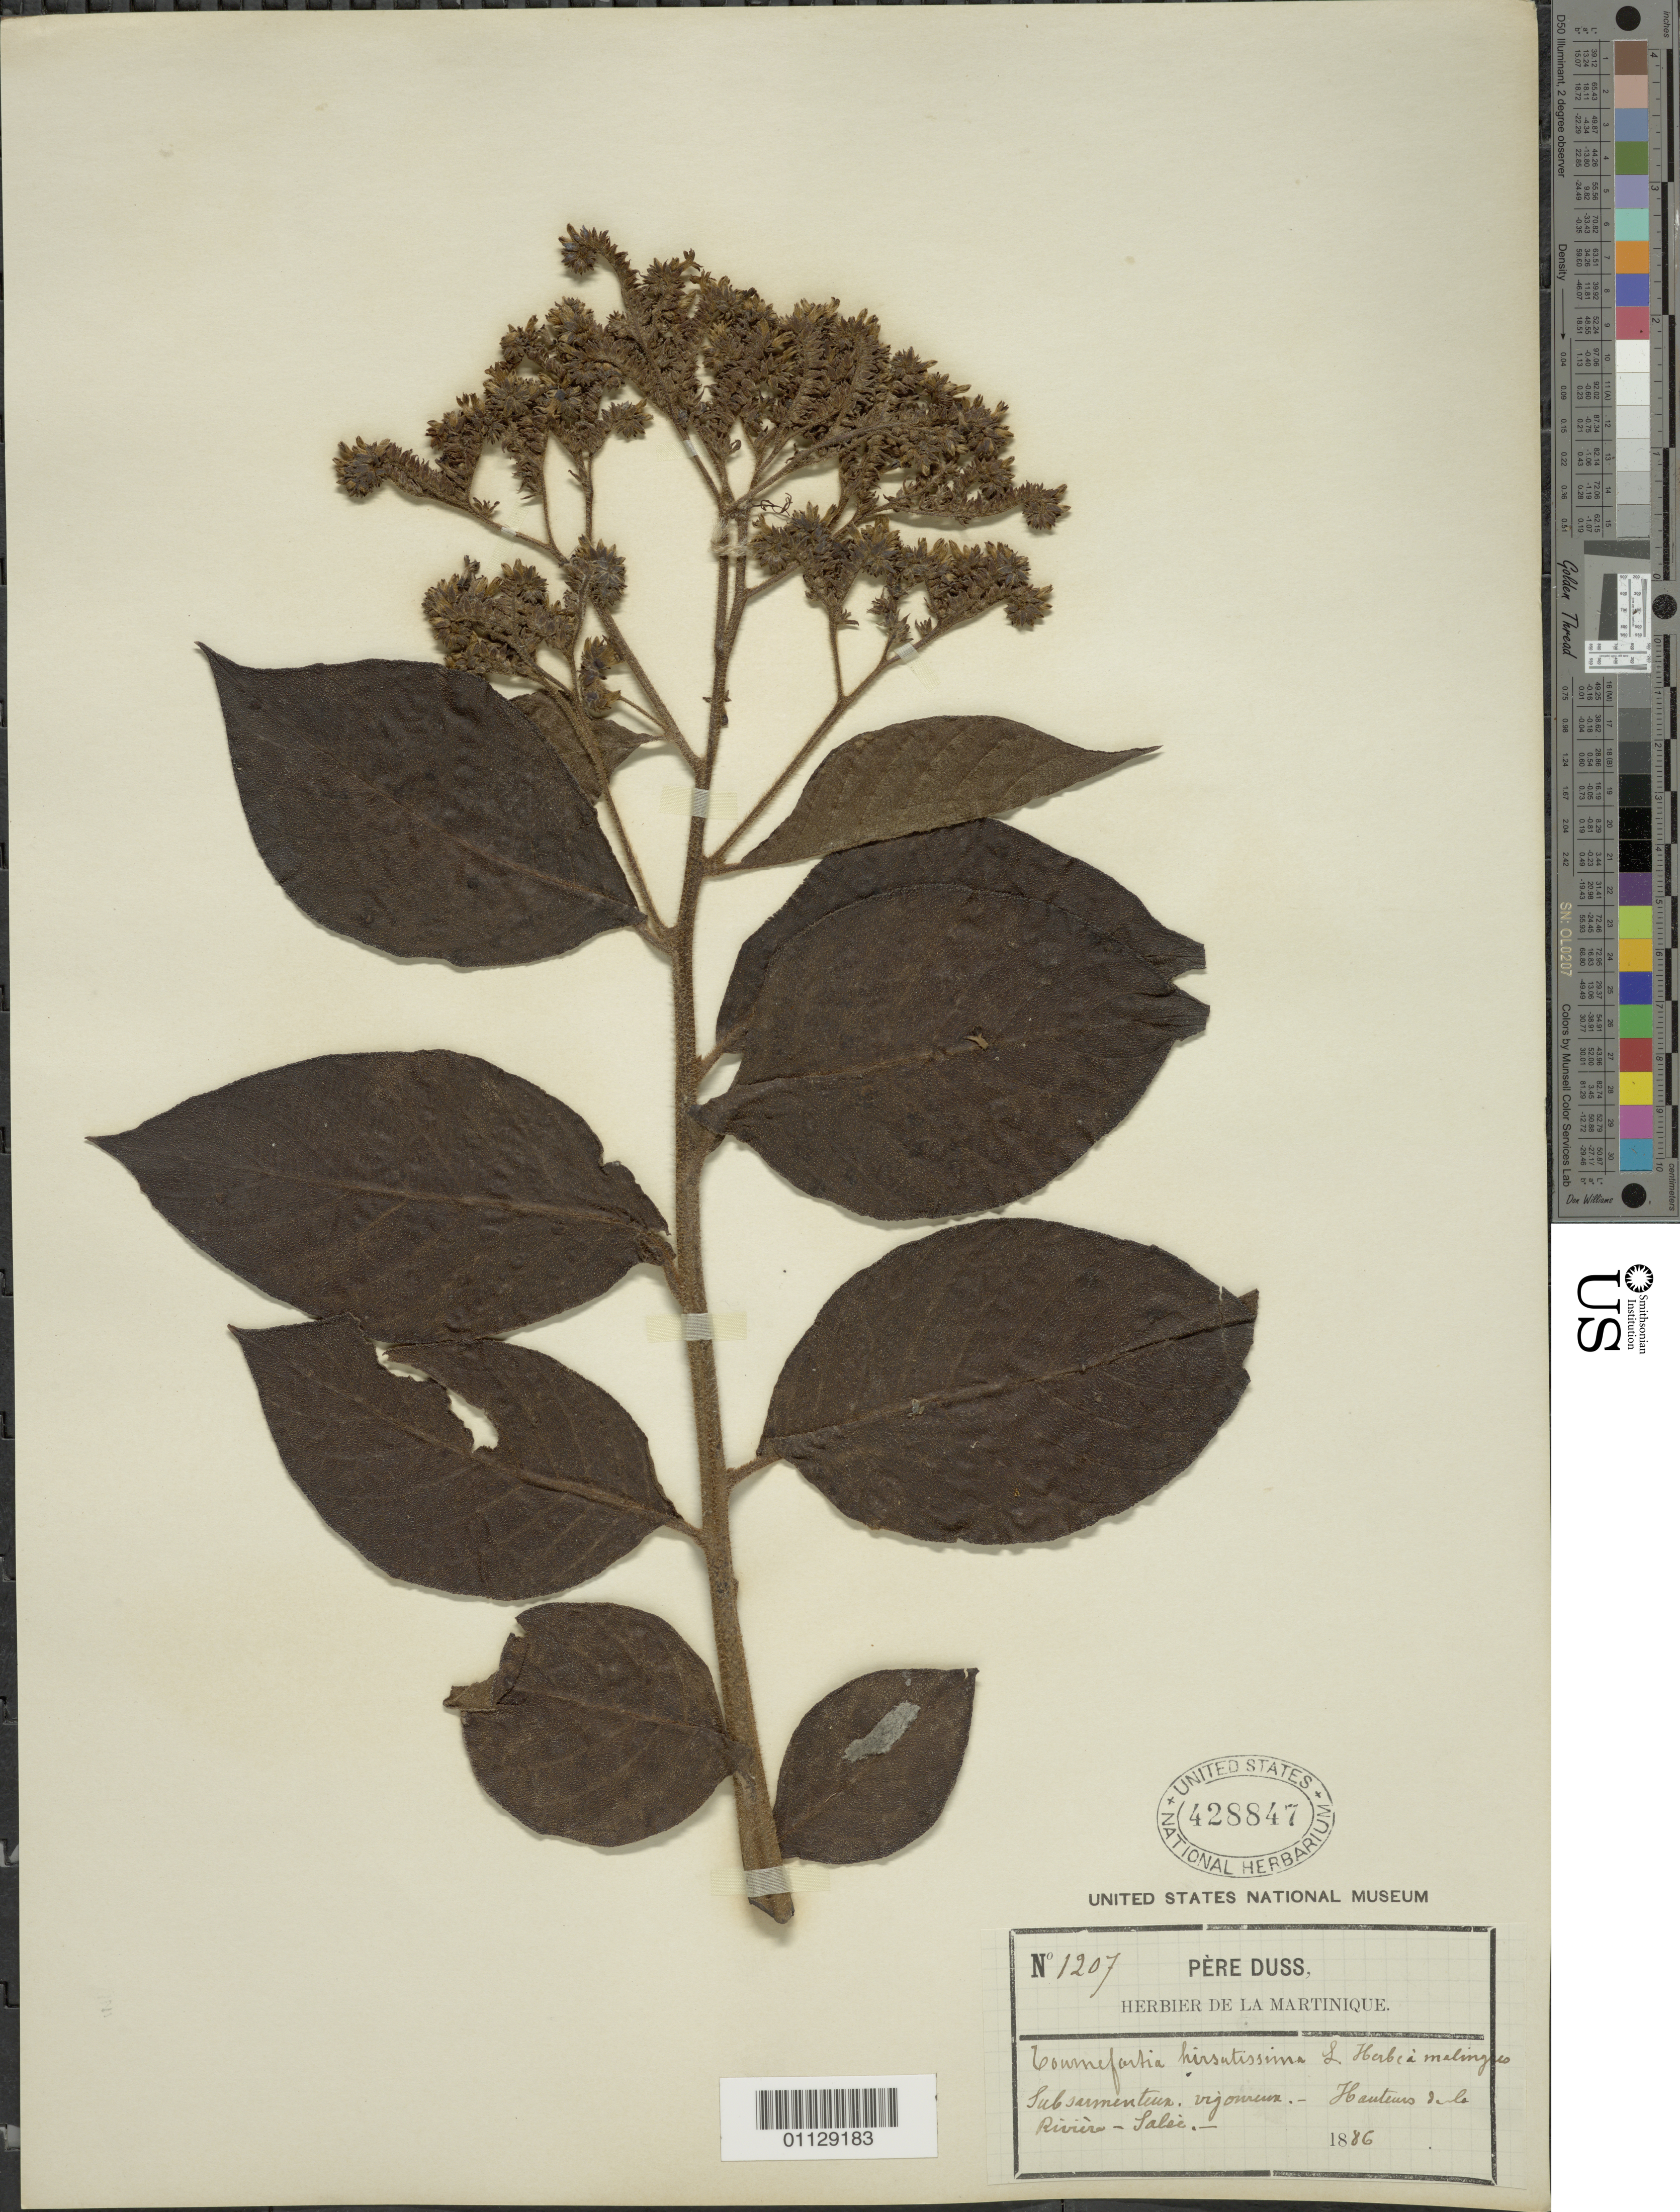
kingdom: Plantae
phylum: Tracheophyta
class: Magnoliopsida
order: Boraginales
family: Heliotropiaceae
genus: Tournefortia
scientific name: Tournefortia hirsutissima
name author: L.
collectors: Père Duss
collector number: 1207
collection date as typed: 1886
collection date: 1886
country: Martinique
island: Martinique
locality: Riviera-salee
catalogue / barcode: US 428847